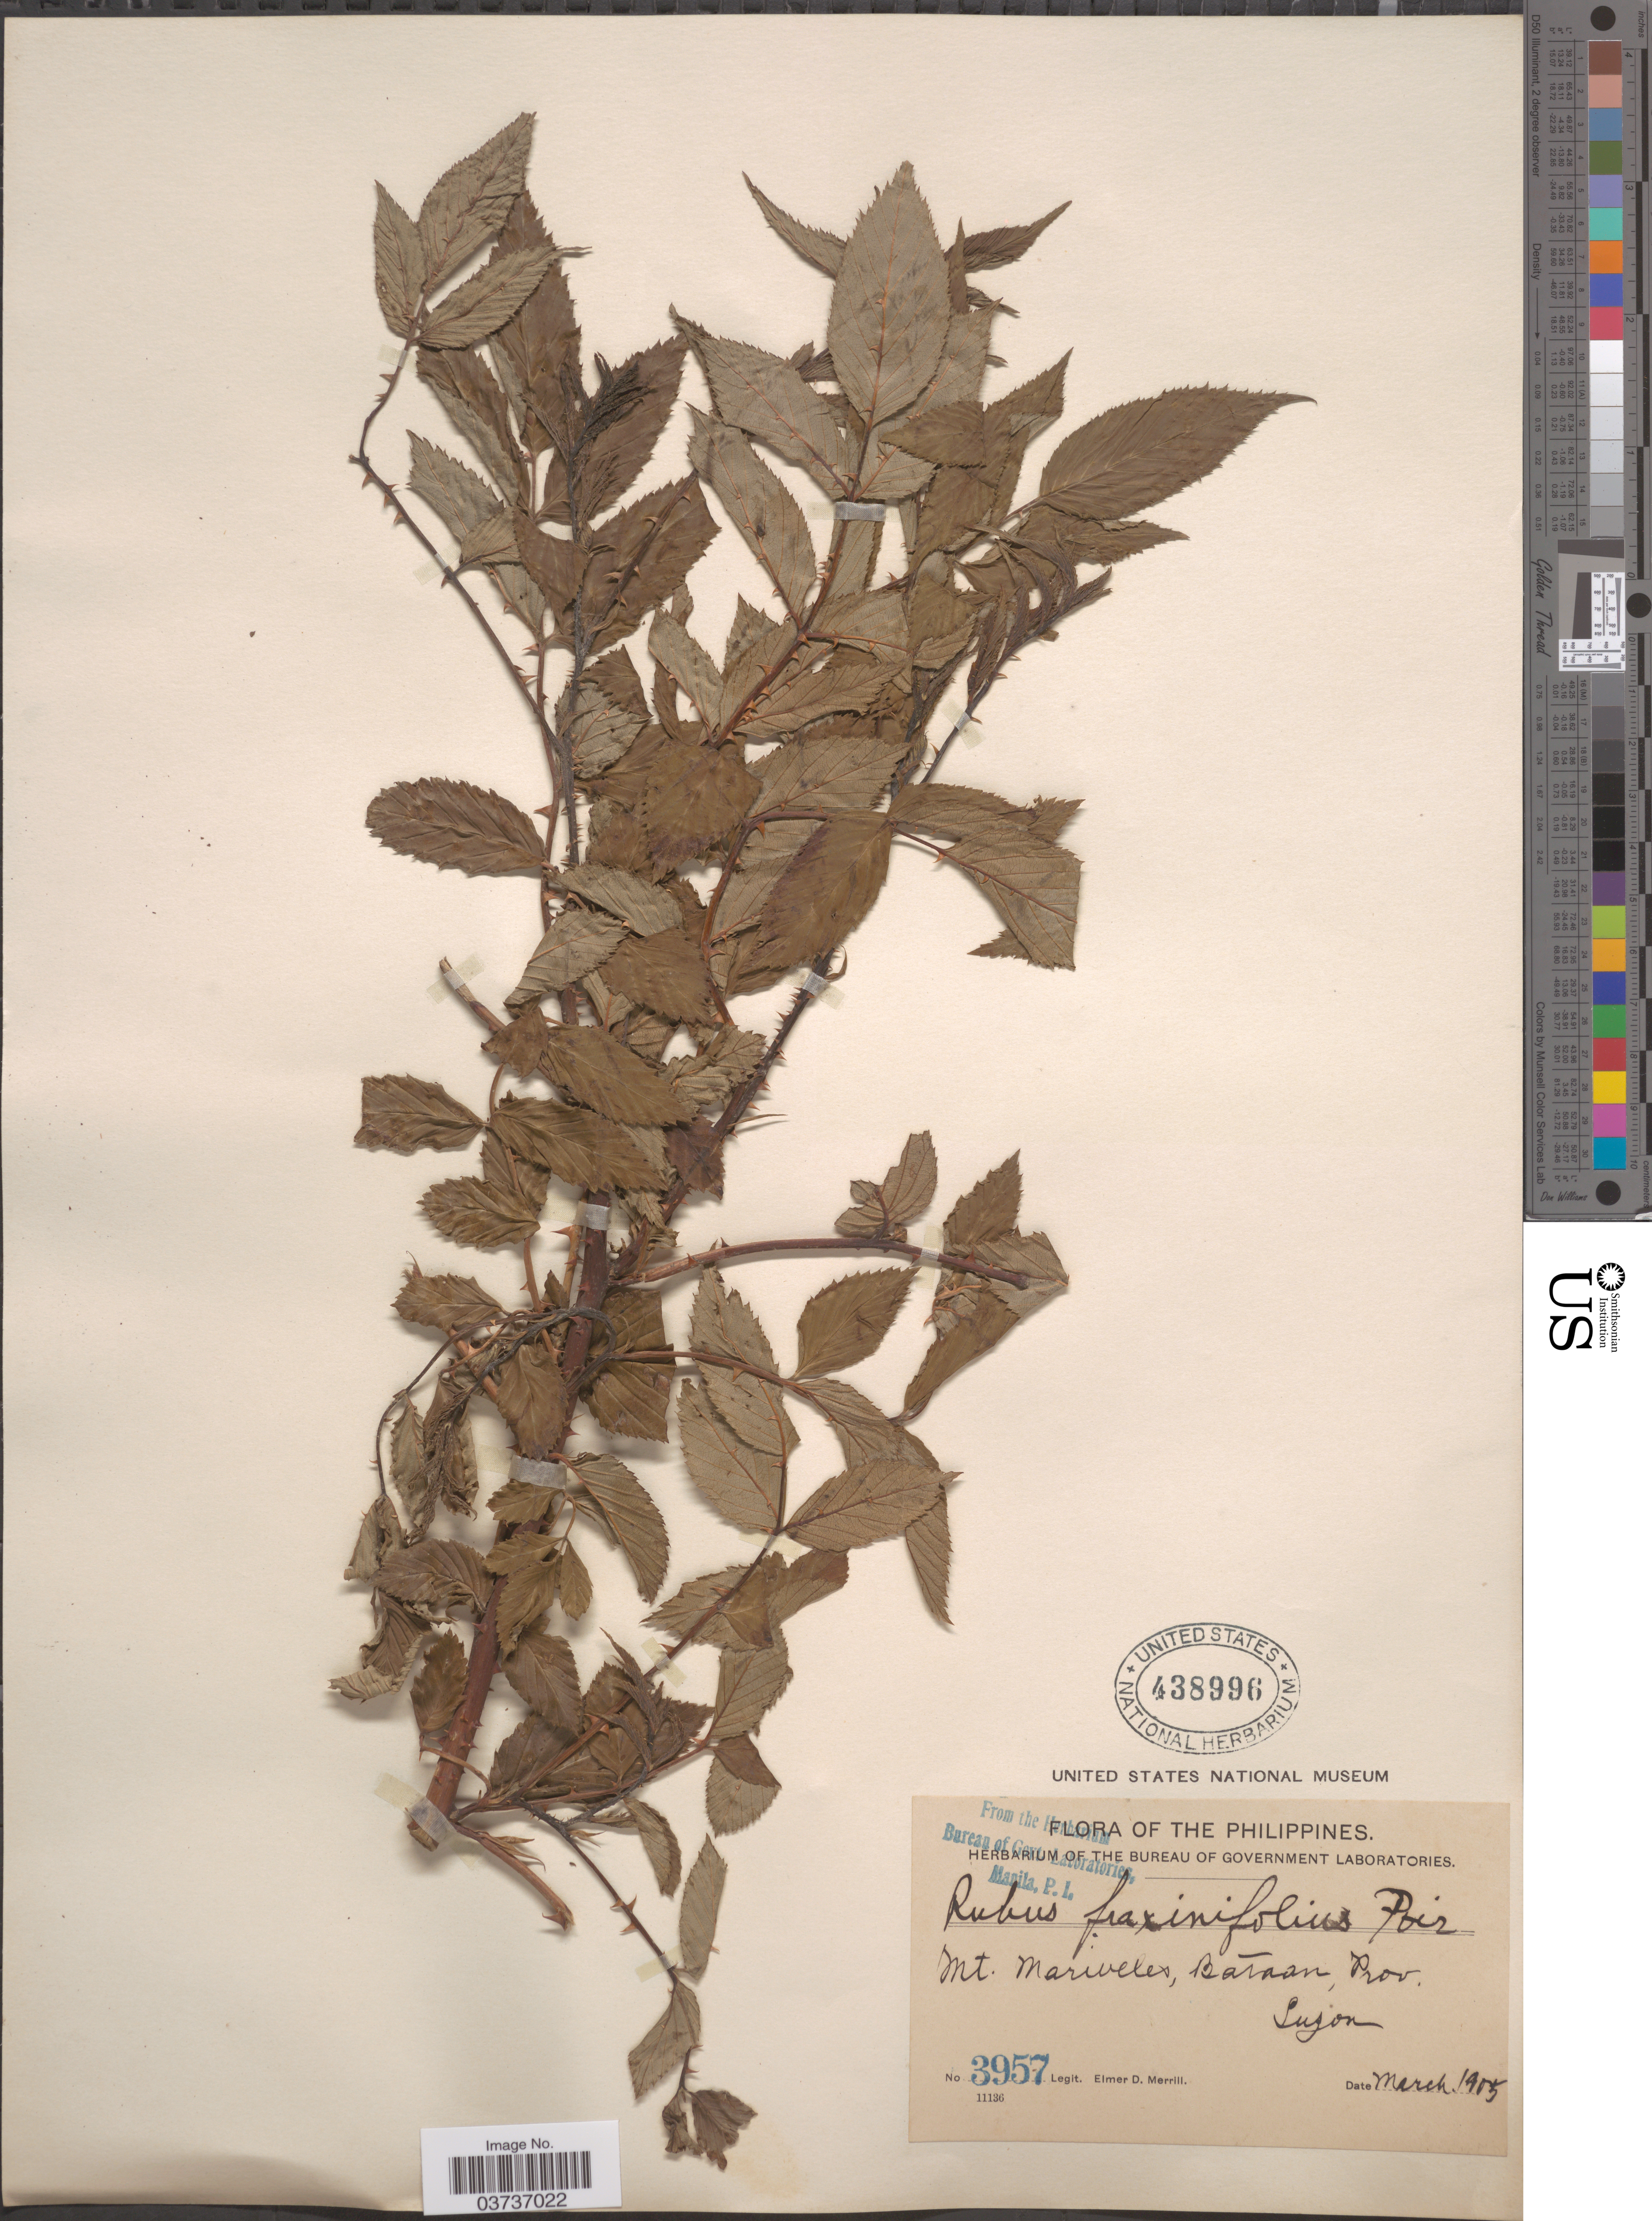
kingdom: Plantae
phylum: Tracheophyta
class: Magnoliopsida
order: Rosales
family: Rosaceae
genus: Rubus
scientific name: Rubus fraxinifolius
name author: Hayata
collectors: E. D. Merrill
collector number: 3957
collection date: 1905-03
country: Philippines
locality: Mt. Mariveles, Bataan Prov. Luzon.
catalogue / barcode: US 438996